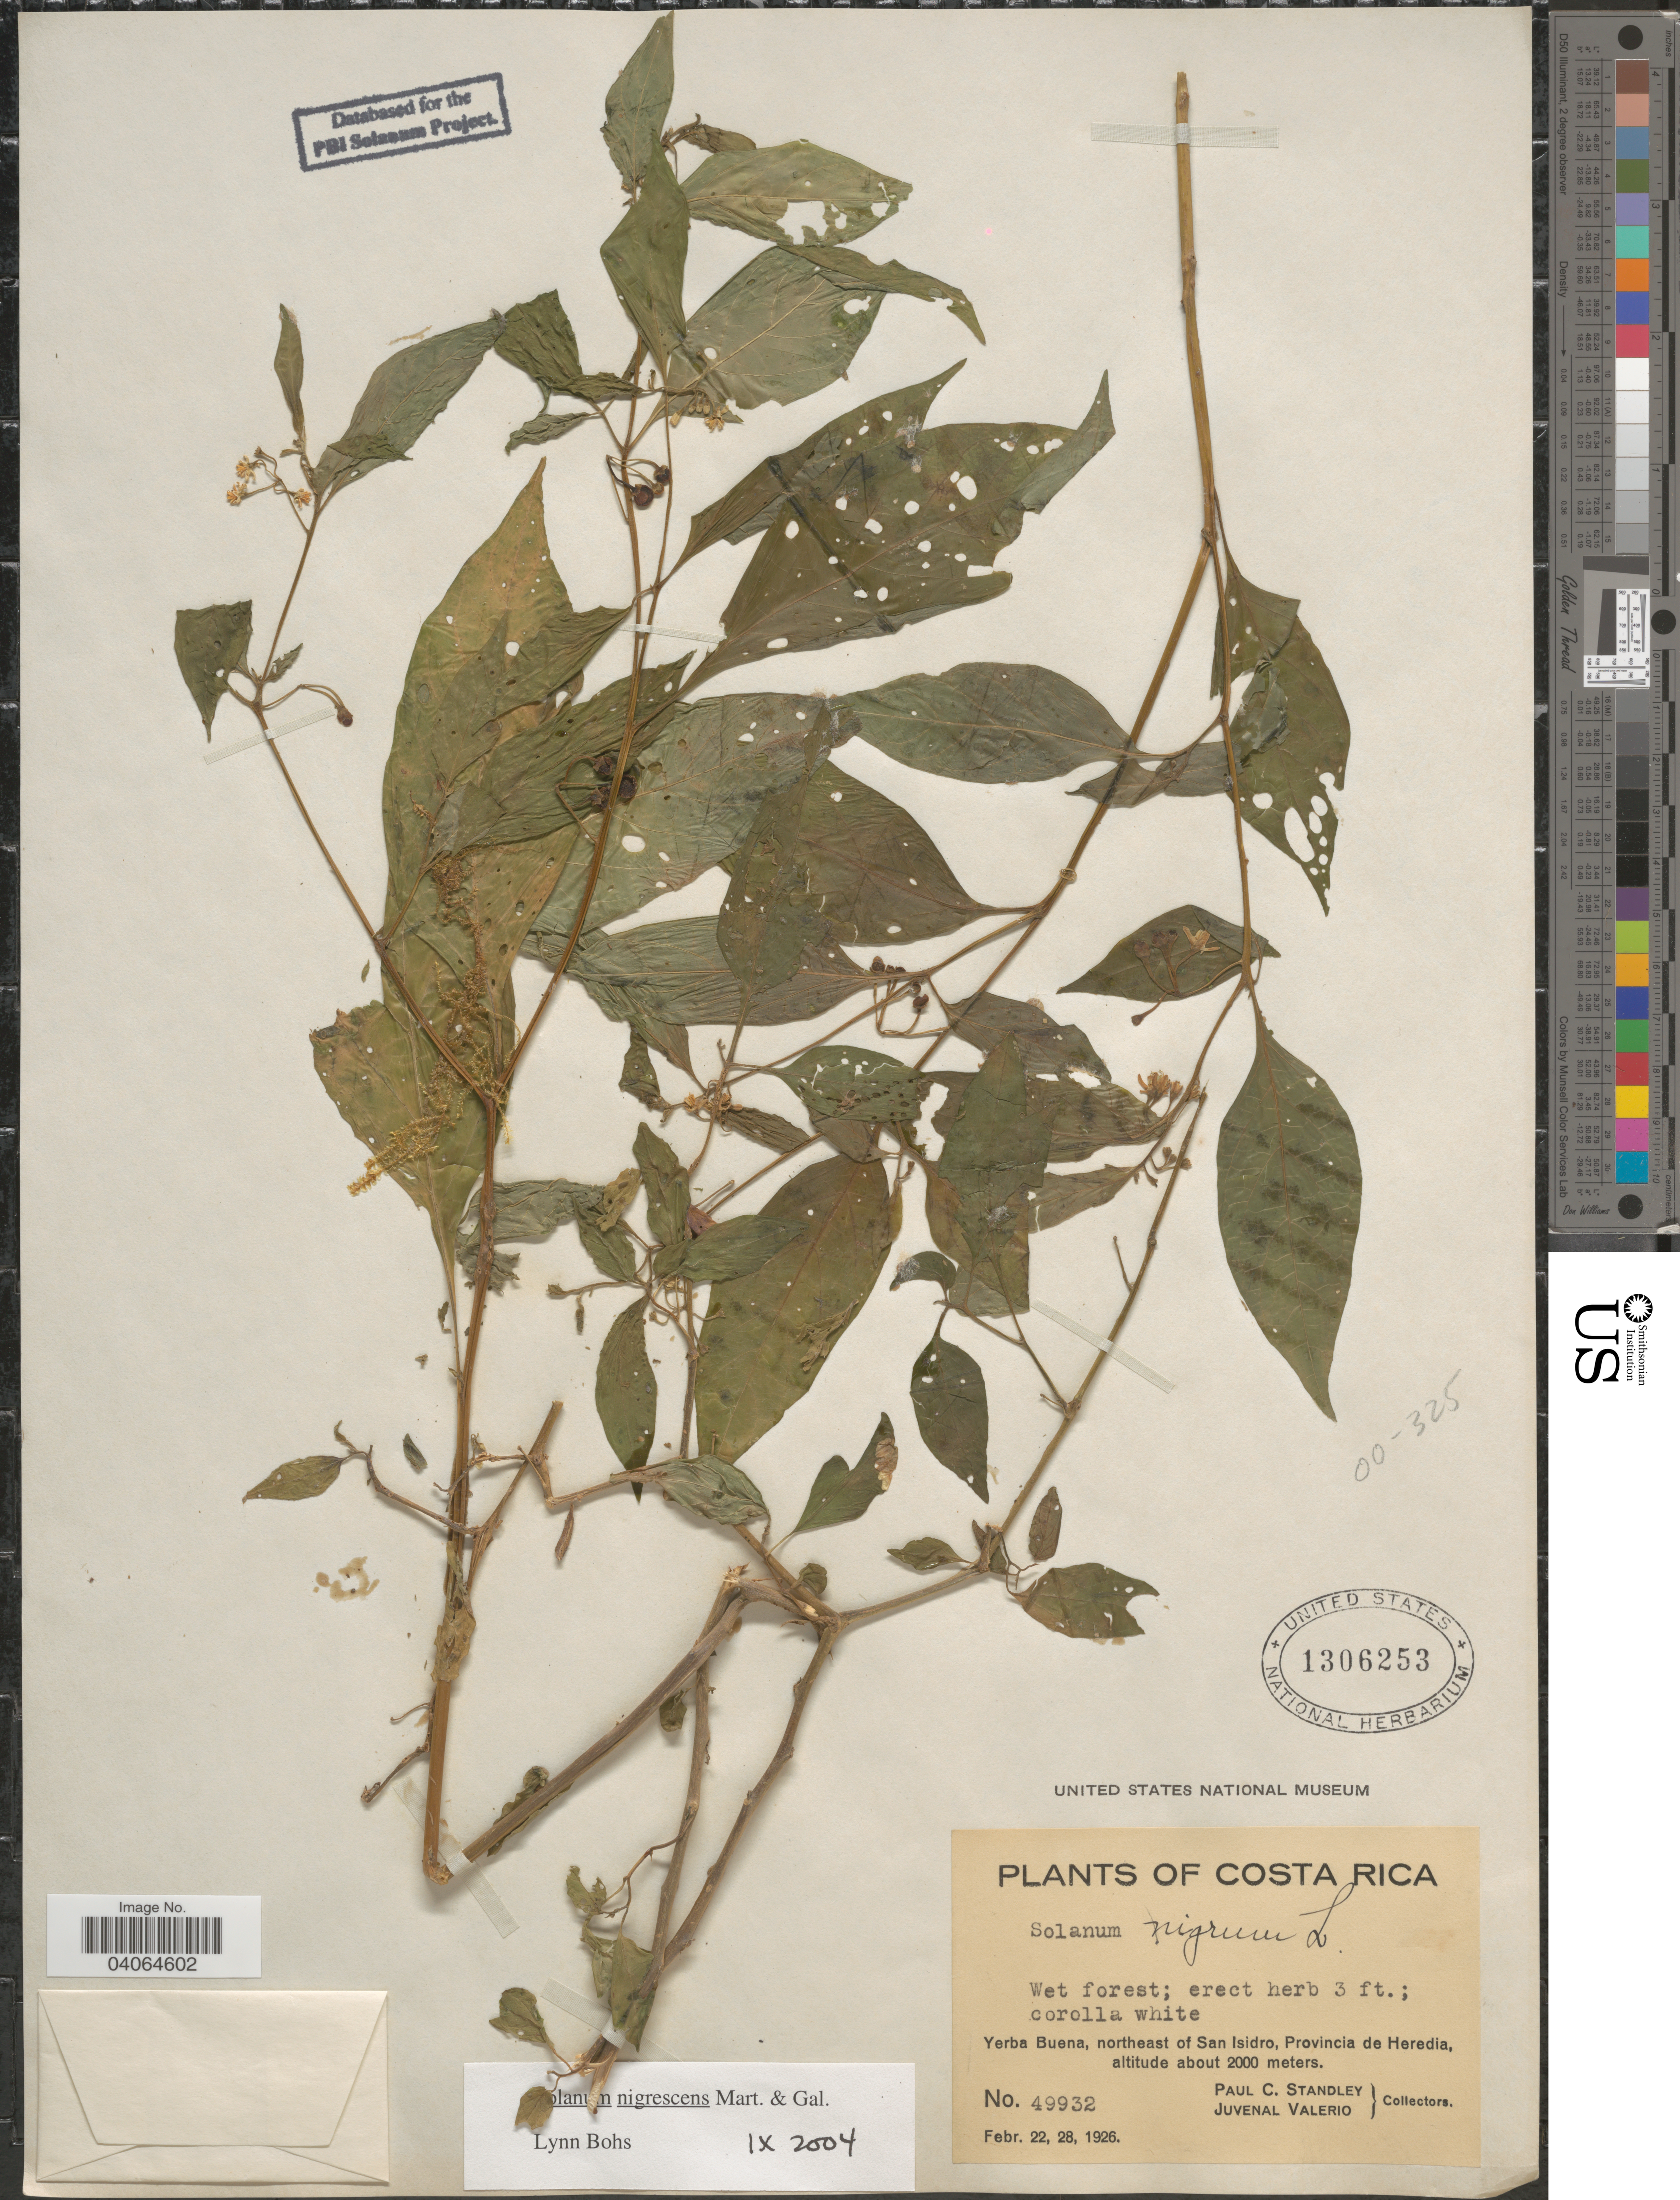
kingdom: Plantae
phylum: Tracheophyta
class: Magnoliopsida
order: Solanales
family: Solanaceae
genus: Solanum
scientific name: Solanum nigrescens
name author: M. Martens & Galeotti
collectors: P. C. Standley & J. Valerio R.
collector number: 49932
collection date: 1926-02-22/1926-02-28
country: Costa Rica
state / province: Heredia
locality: Yerba Buena, northeast of San Isidro.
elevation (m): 2000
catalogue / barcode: US 1306253